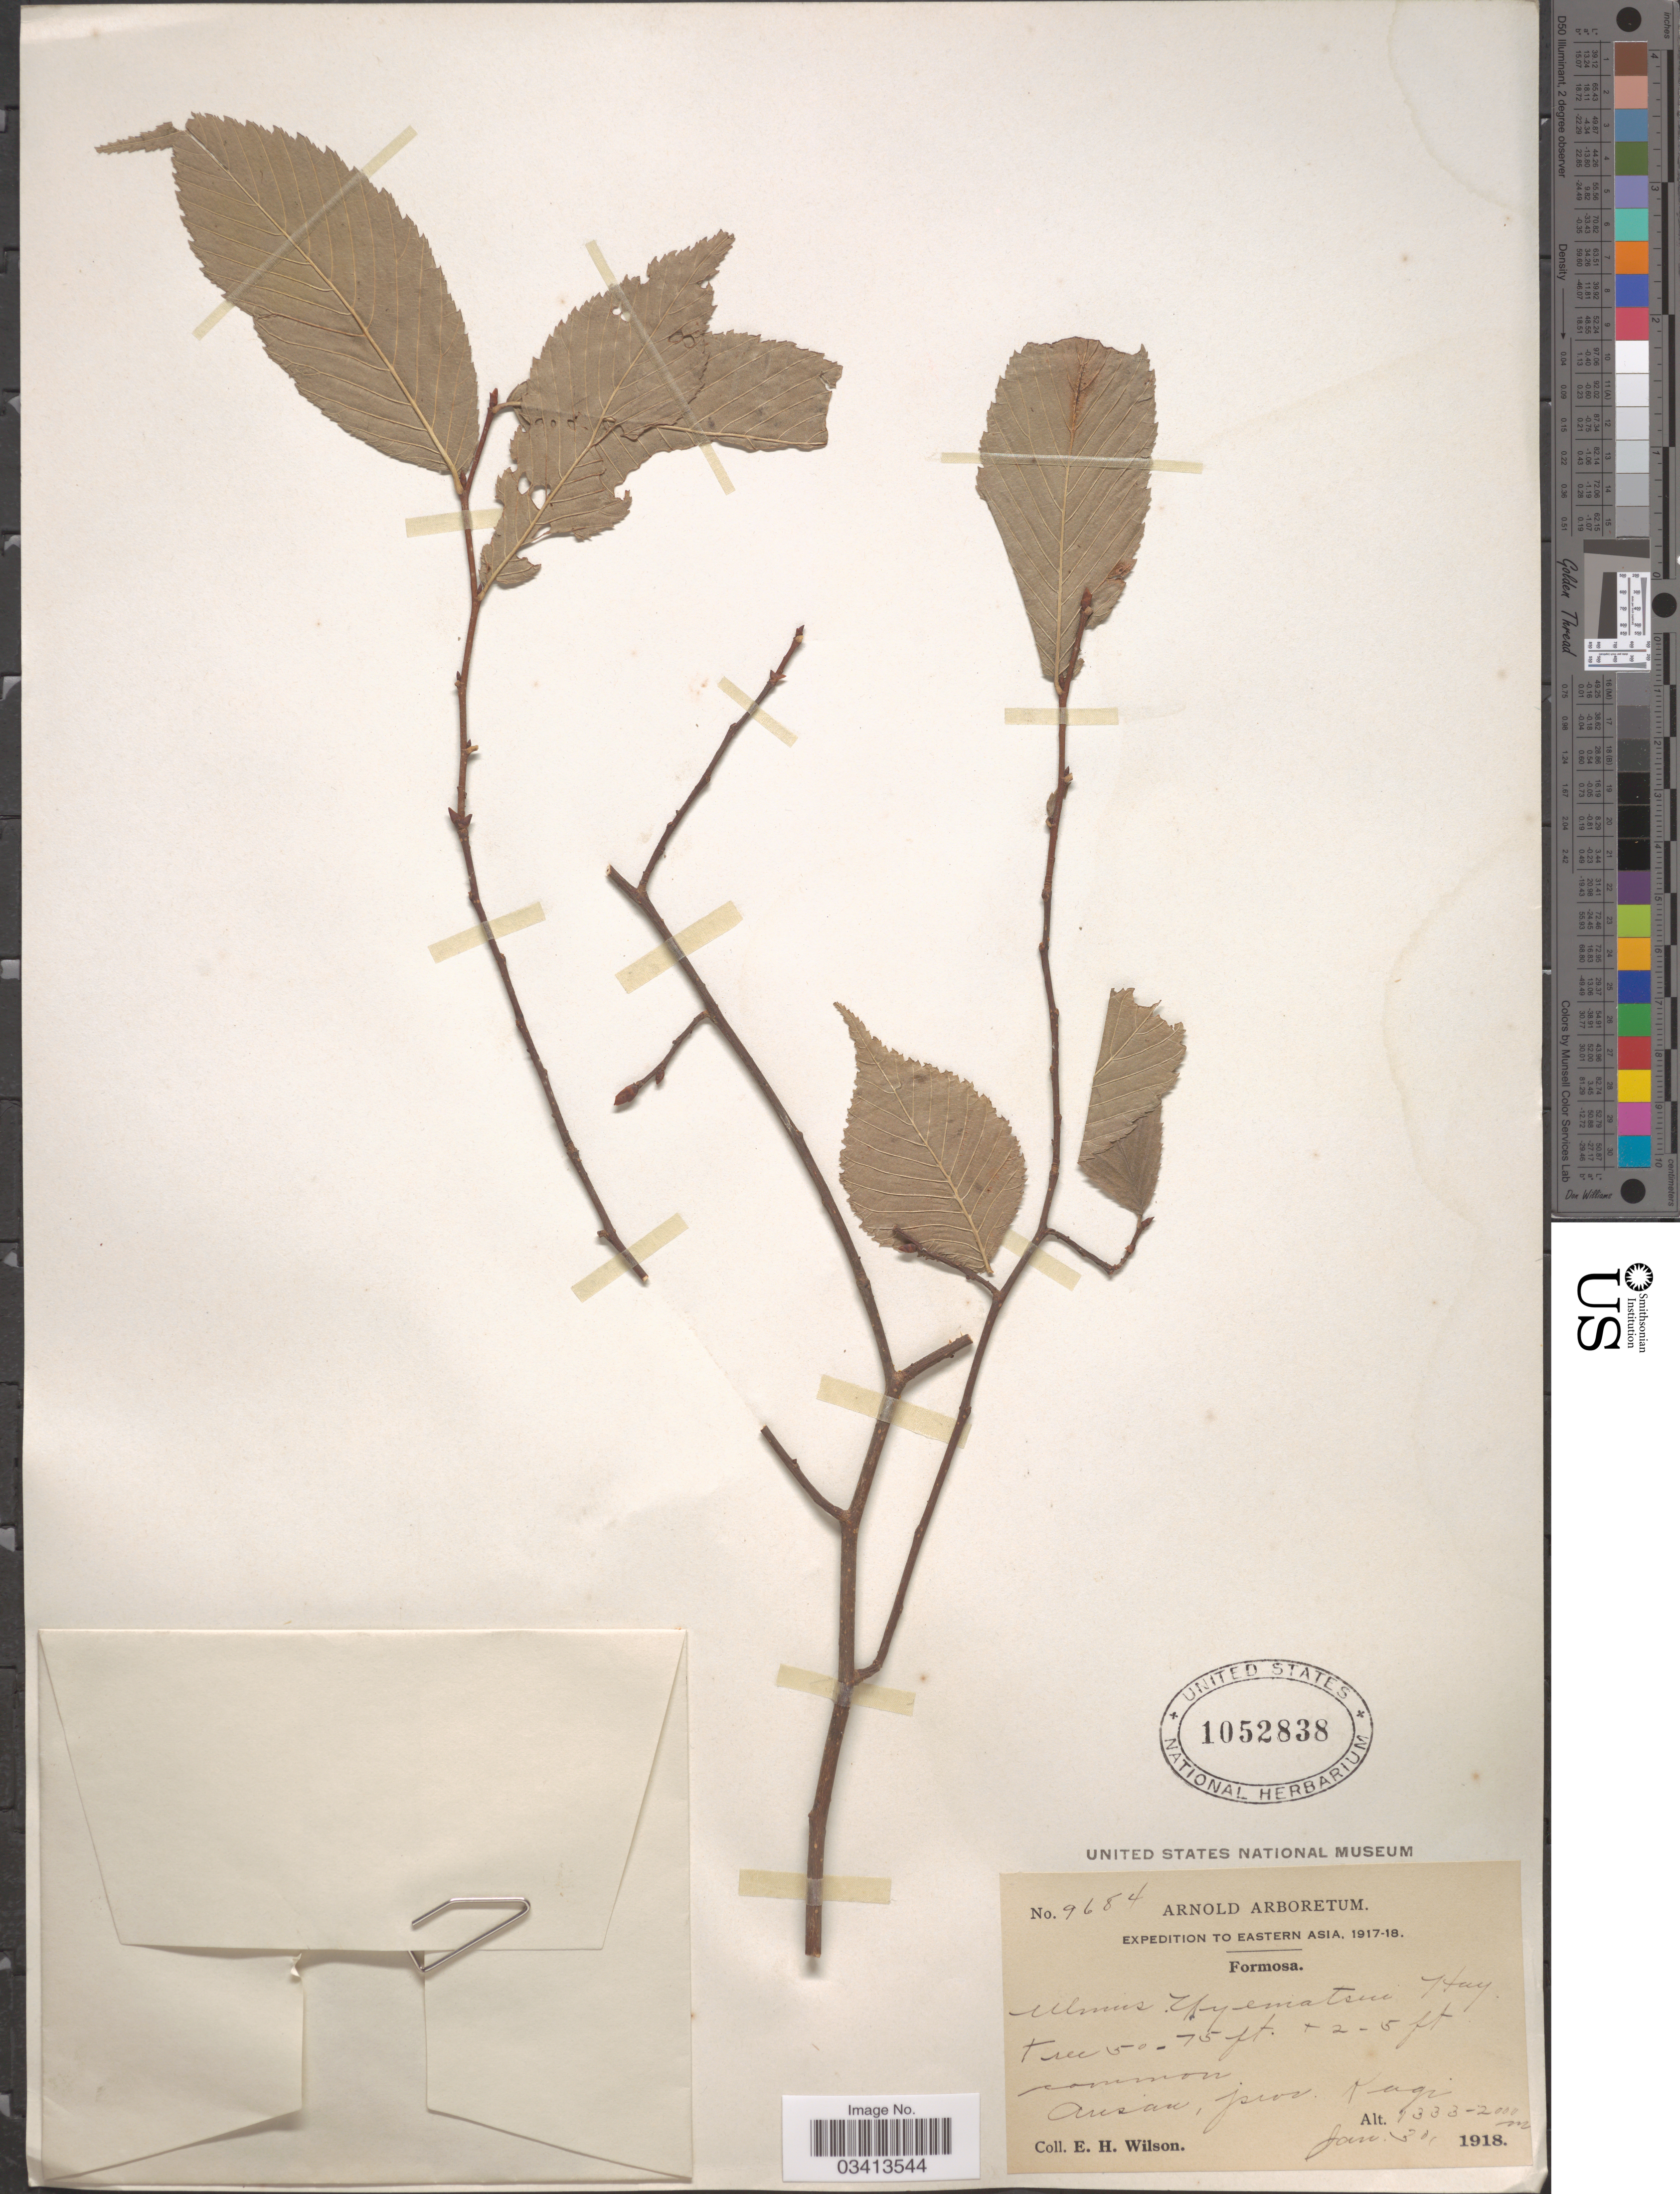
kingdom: Plantae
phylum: Tracheophyta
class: Magnoliopsida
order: Rosales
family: Ulmaceae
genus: Ulmus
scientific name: Ulmus uyematsui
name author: Hayata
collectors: E. Wilson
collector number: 9684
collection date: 1918-01-30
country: Taiwan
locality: Formosa. Arisan, prov. Kagi.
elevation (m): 1333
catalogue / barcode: US 1052838